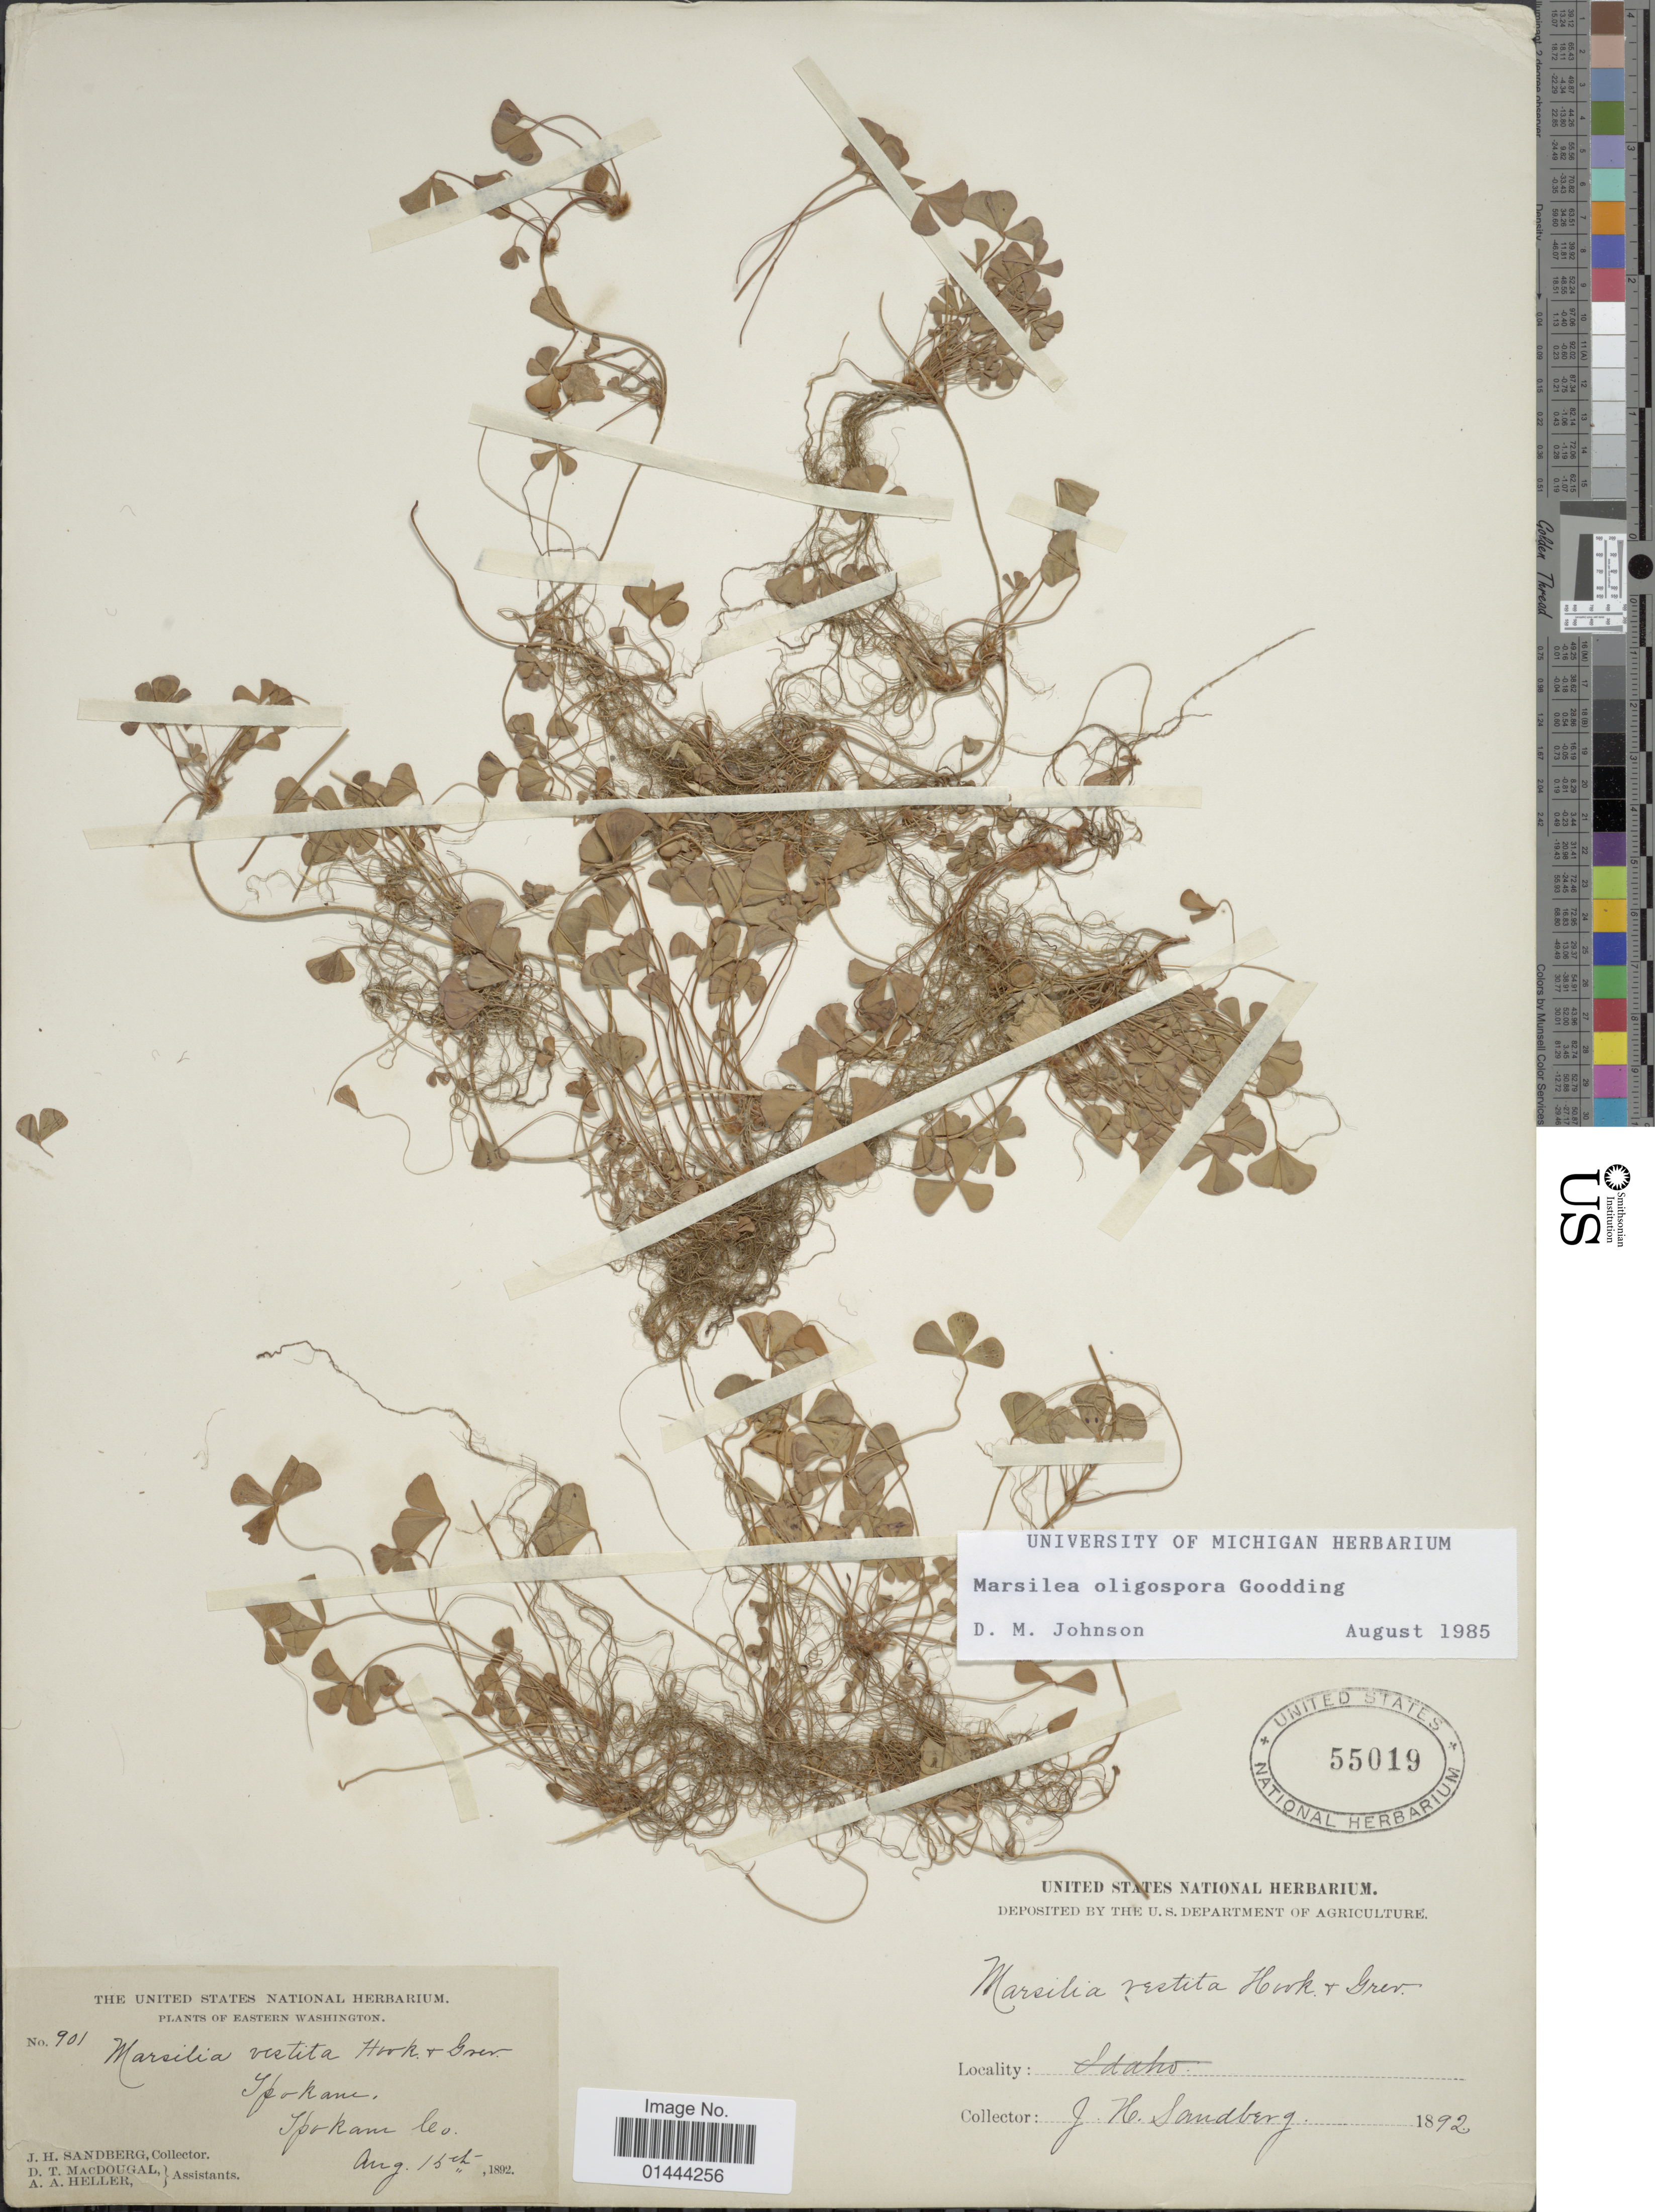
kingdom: Plantae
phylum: Tracheophyta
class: Polypodiopsida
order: Salviniales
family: Marsileaceae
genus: Marsilea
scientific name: Marsilea oligospora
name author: Goodd.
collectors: J. H. Sandberg, D. T. MacDougal & A. A. Heller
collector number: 901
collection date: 1892-08-15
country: United States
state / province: Washington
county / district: Spokane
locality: Eastern Washington, Spokane, Spokane Co.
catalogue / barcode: US 55019